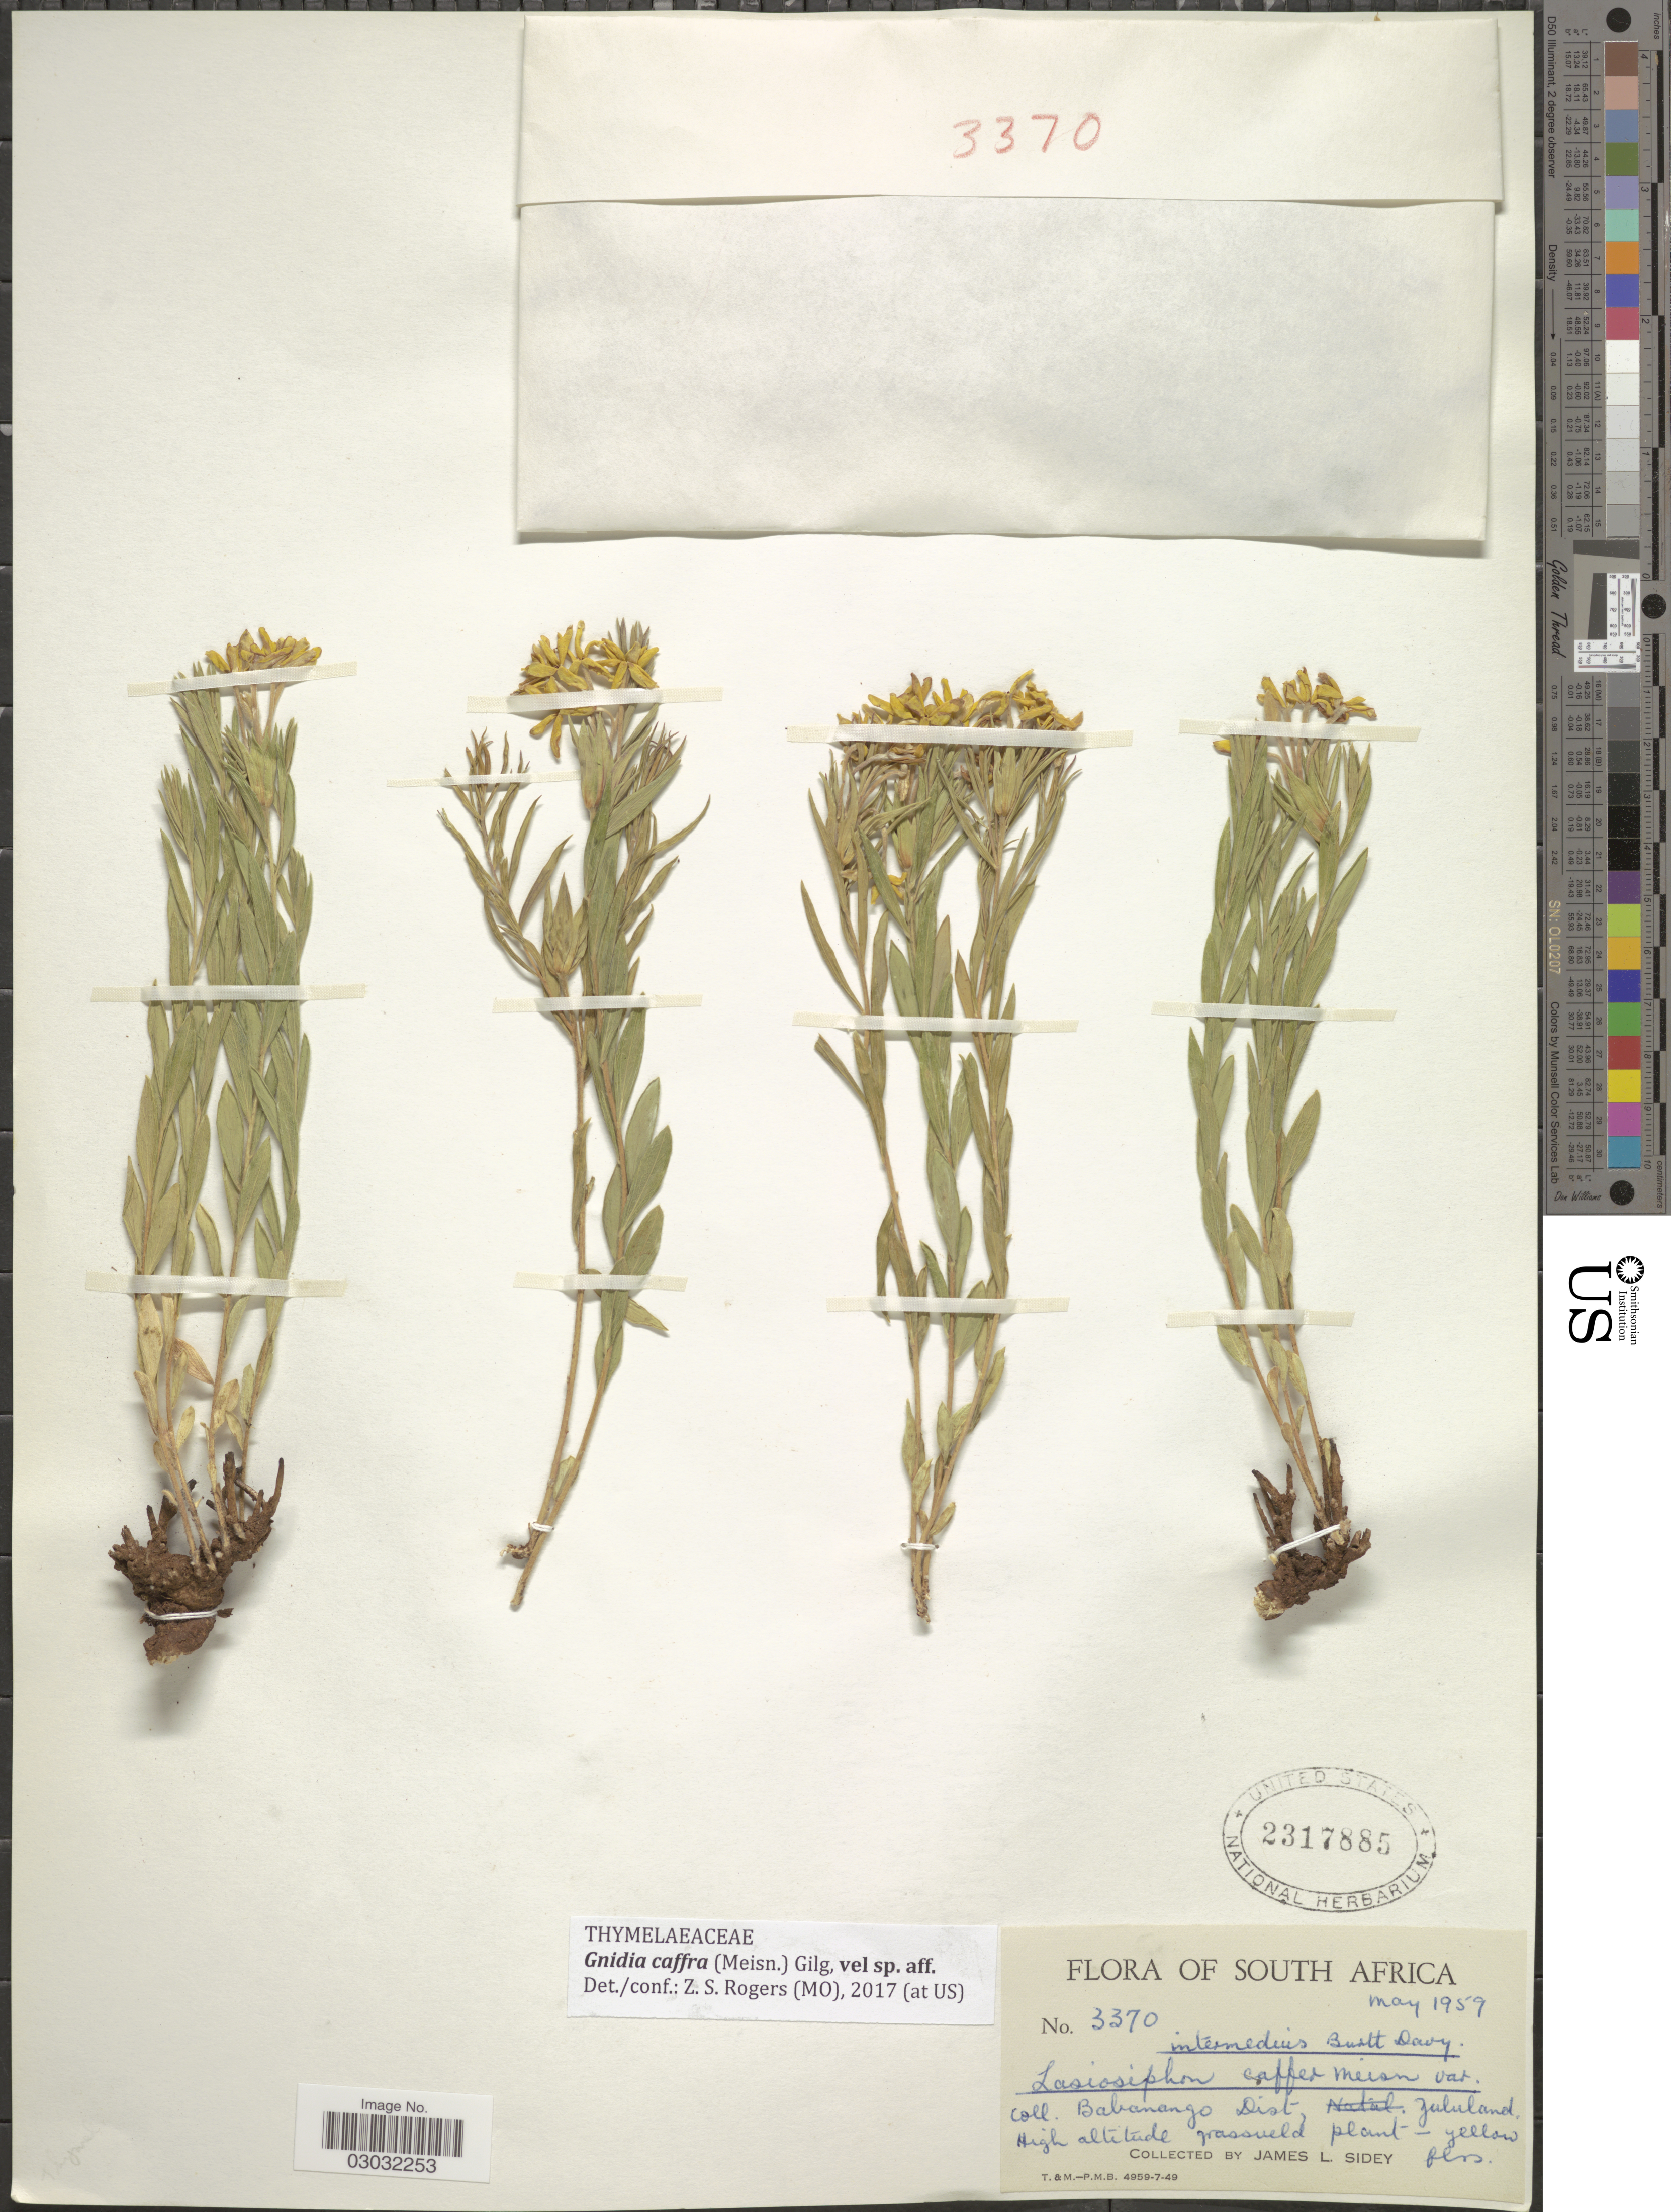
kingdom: Plantae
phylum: Tracheophyta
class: Magnoliopsida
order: Malvales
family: Thymelaeaceae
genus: Lasiosiphon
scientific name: Lasiosiphon caffer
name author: Meisn.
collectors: J. L. Sidey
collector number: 3370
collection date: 1959-05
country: South Africa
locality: Babanango Dist, Zululand.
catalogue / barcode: US 2317885